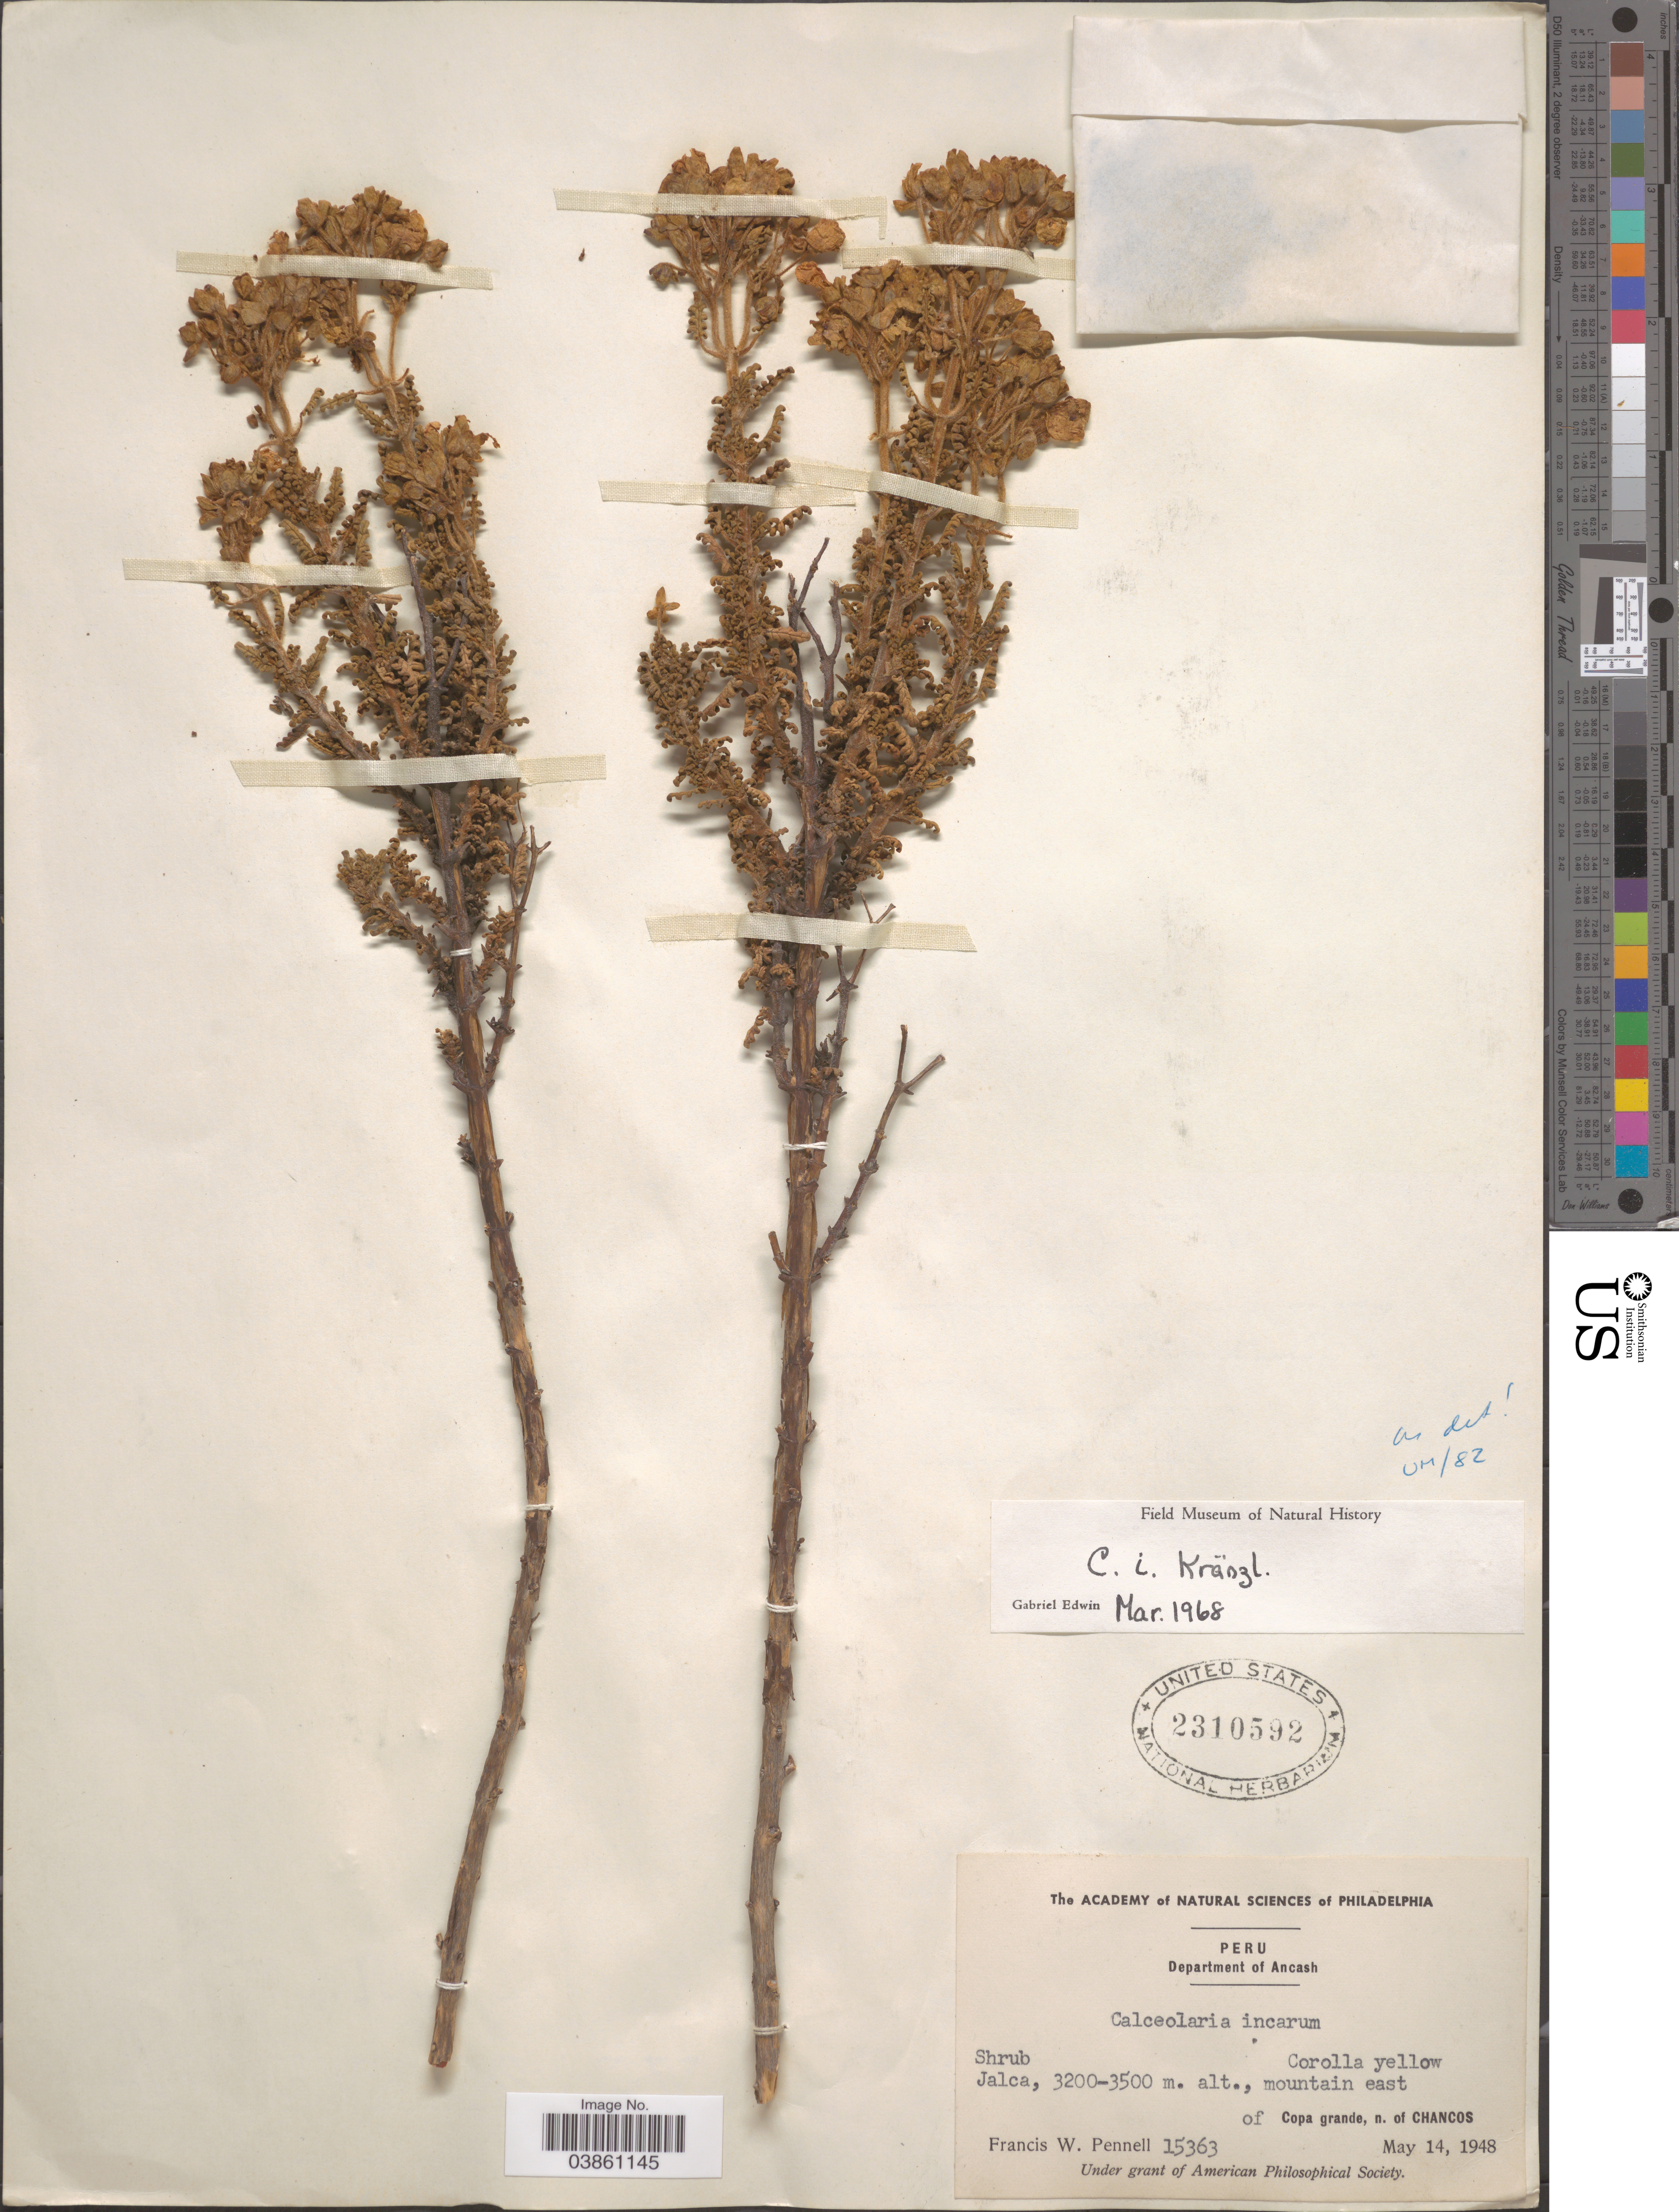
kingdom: Plantae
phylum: Tracheophyta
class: Magnoliopsida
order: Lamiales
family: Calceolariaceae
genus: Calceolaria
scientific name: Calceolaria incarum subsp. incarum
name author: Kraenzl.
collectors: F. W. Pennell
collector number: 15363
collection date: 1948-05-14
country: Peru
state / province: Ancash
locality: Department of Ancash. Jalca, mountain east of Copa grande, n. of Chancos.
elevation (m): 3200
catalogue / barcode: US 2310592